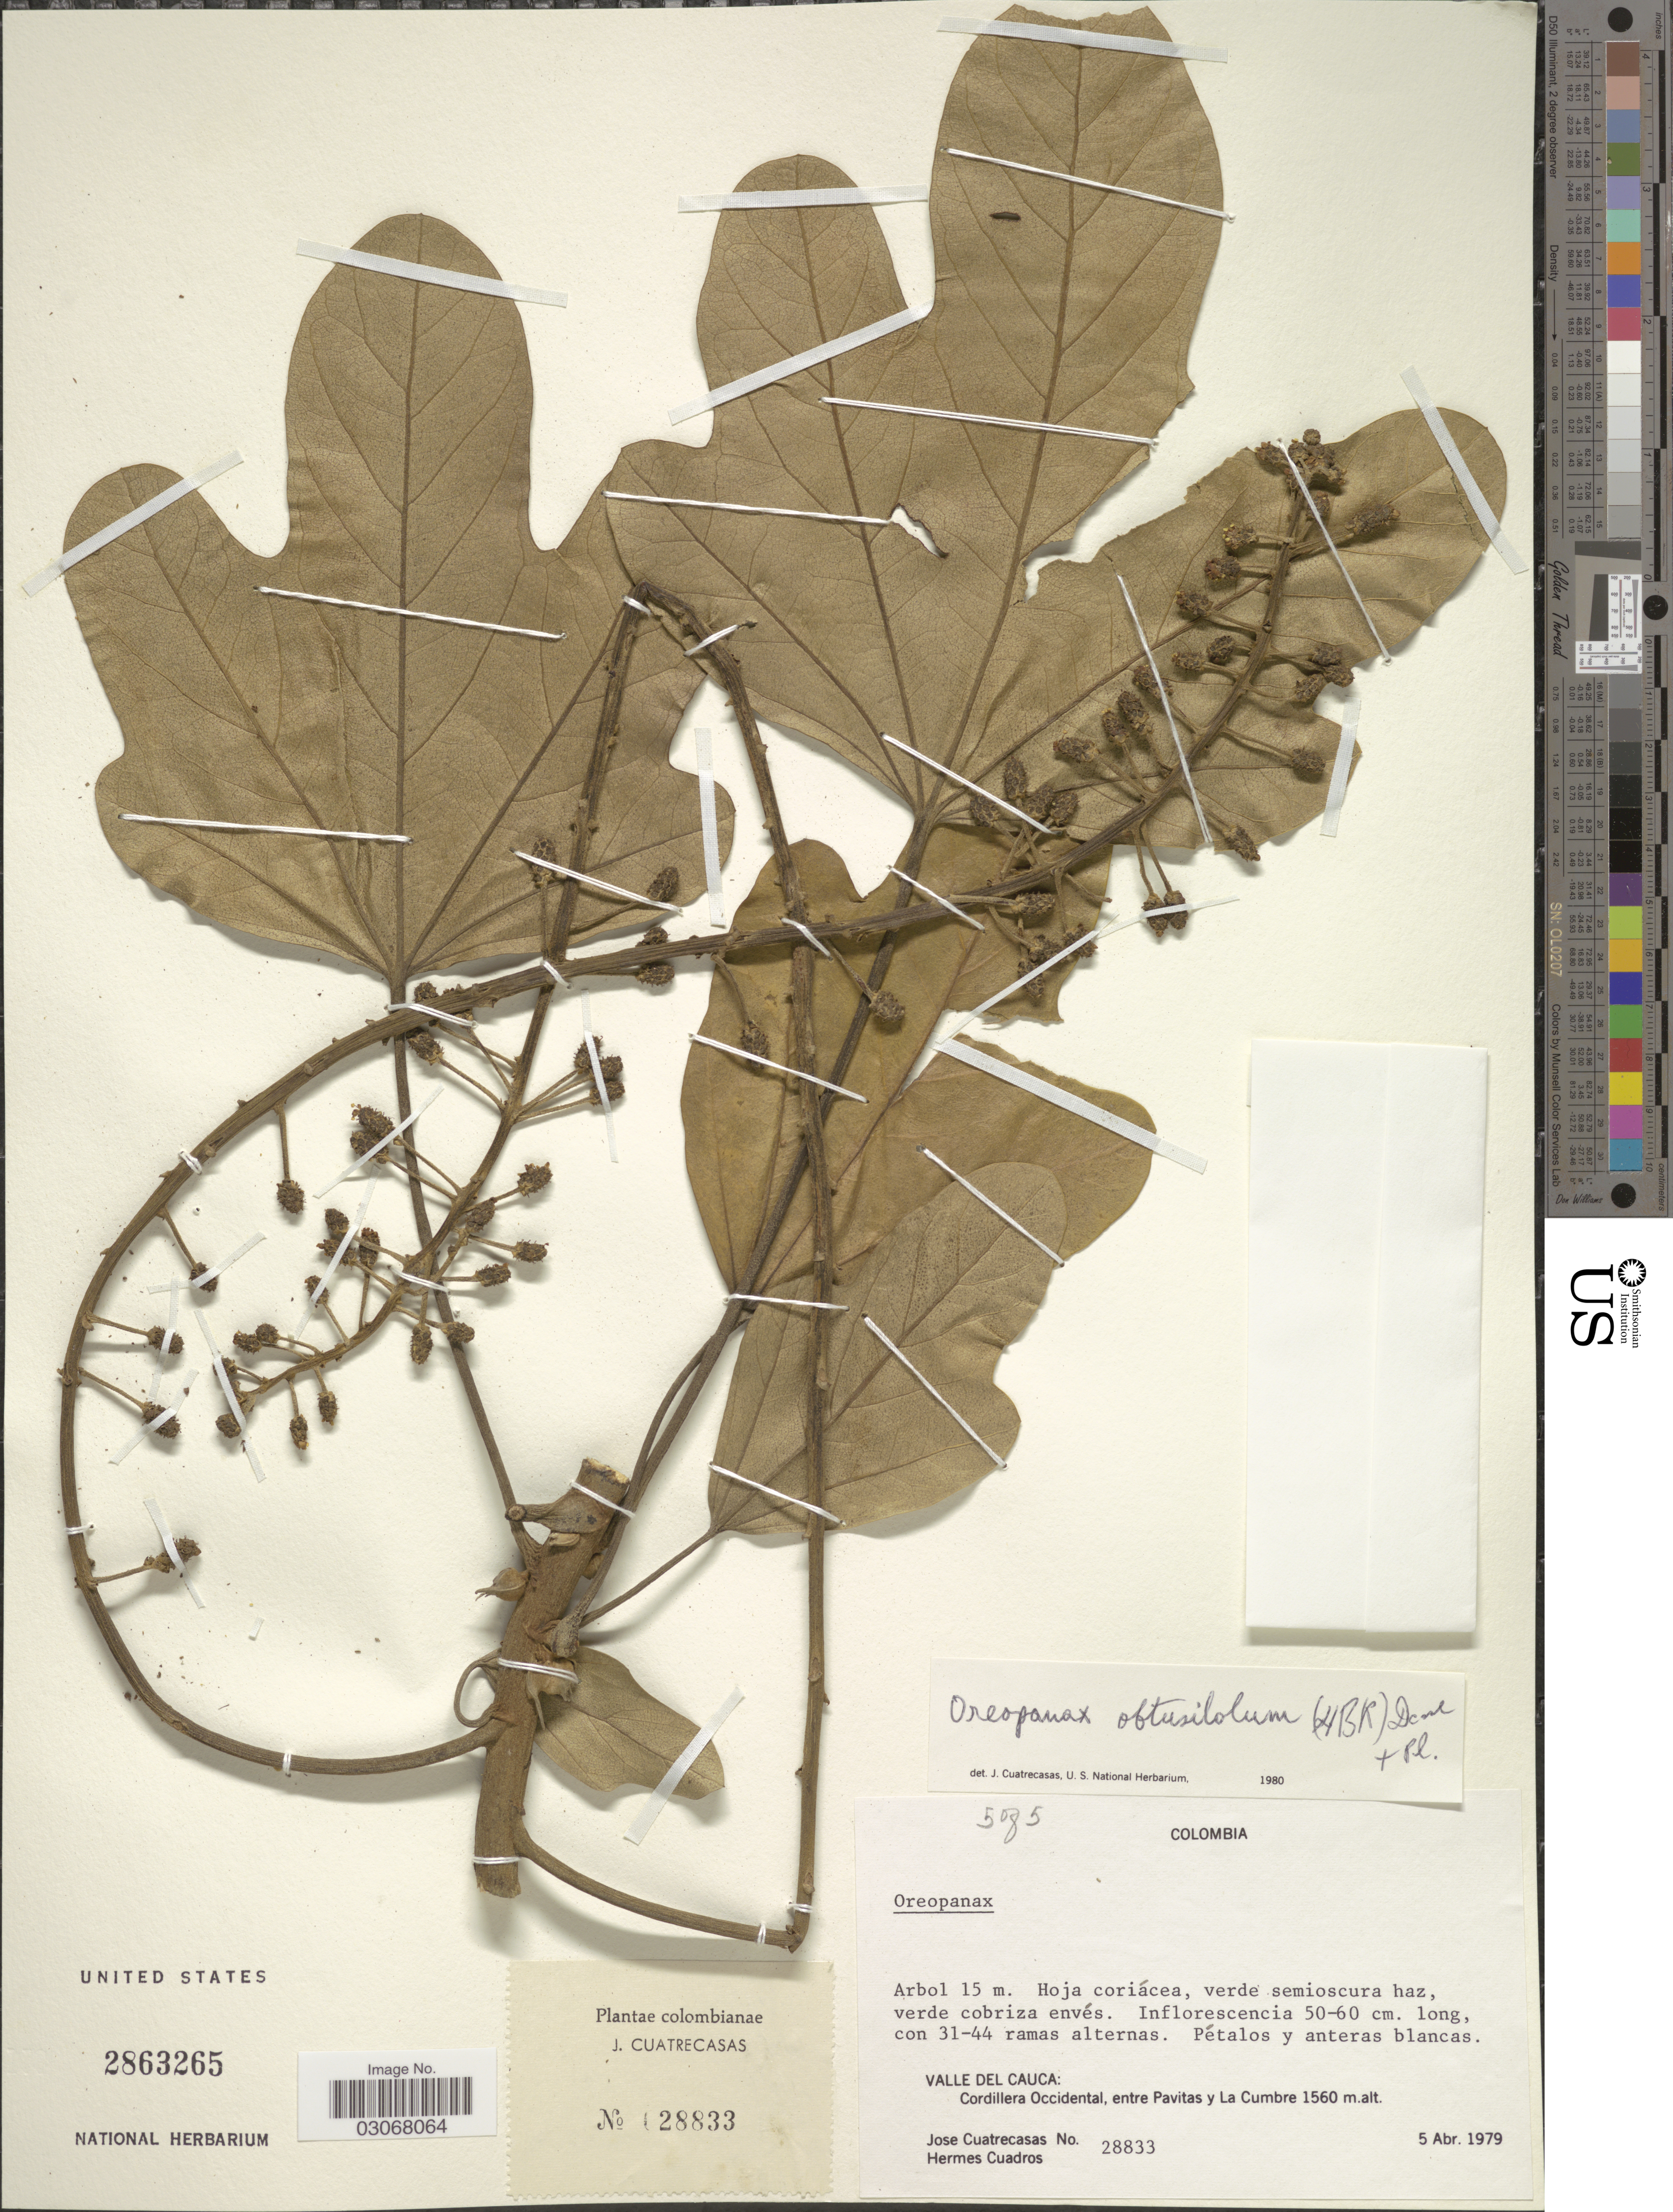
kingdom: Plantae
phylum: Tracheophyta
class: Magnoliopsida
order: Apiales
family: Araliaceae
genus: Oreopanax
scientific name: Oreopanax obtusilobus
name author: (Willd. ex Schult.) Decne. & Planch.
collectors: J. Cuatrecasas & H. Cuadros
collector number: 28833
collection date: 1979-04-05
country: Colombia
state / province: Valle del Cauca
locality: Valle del Cauca: Cordillera Occidental, entre Pavitas y La Cumbre.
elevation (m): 1560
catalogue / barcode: US 2863265